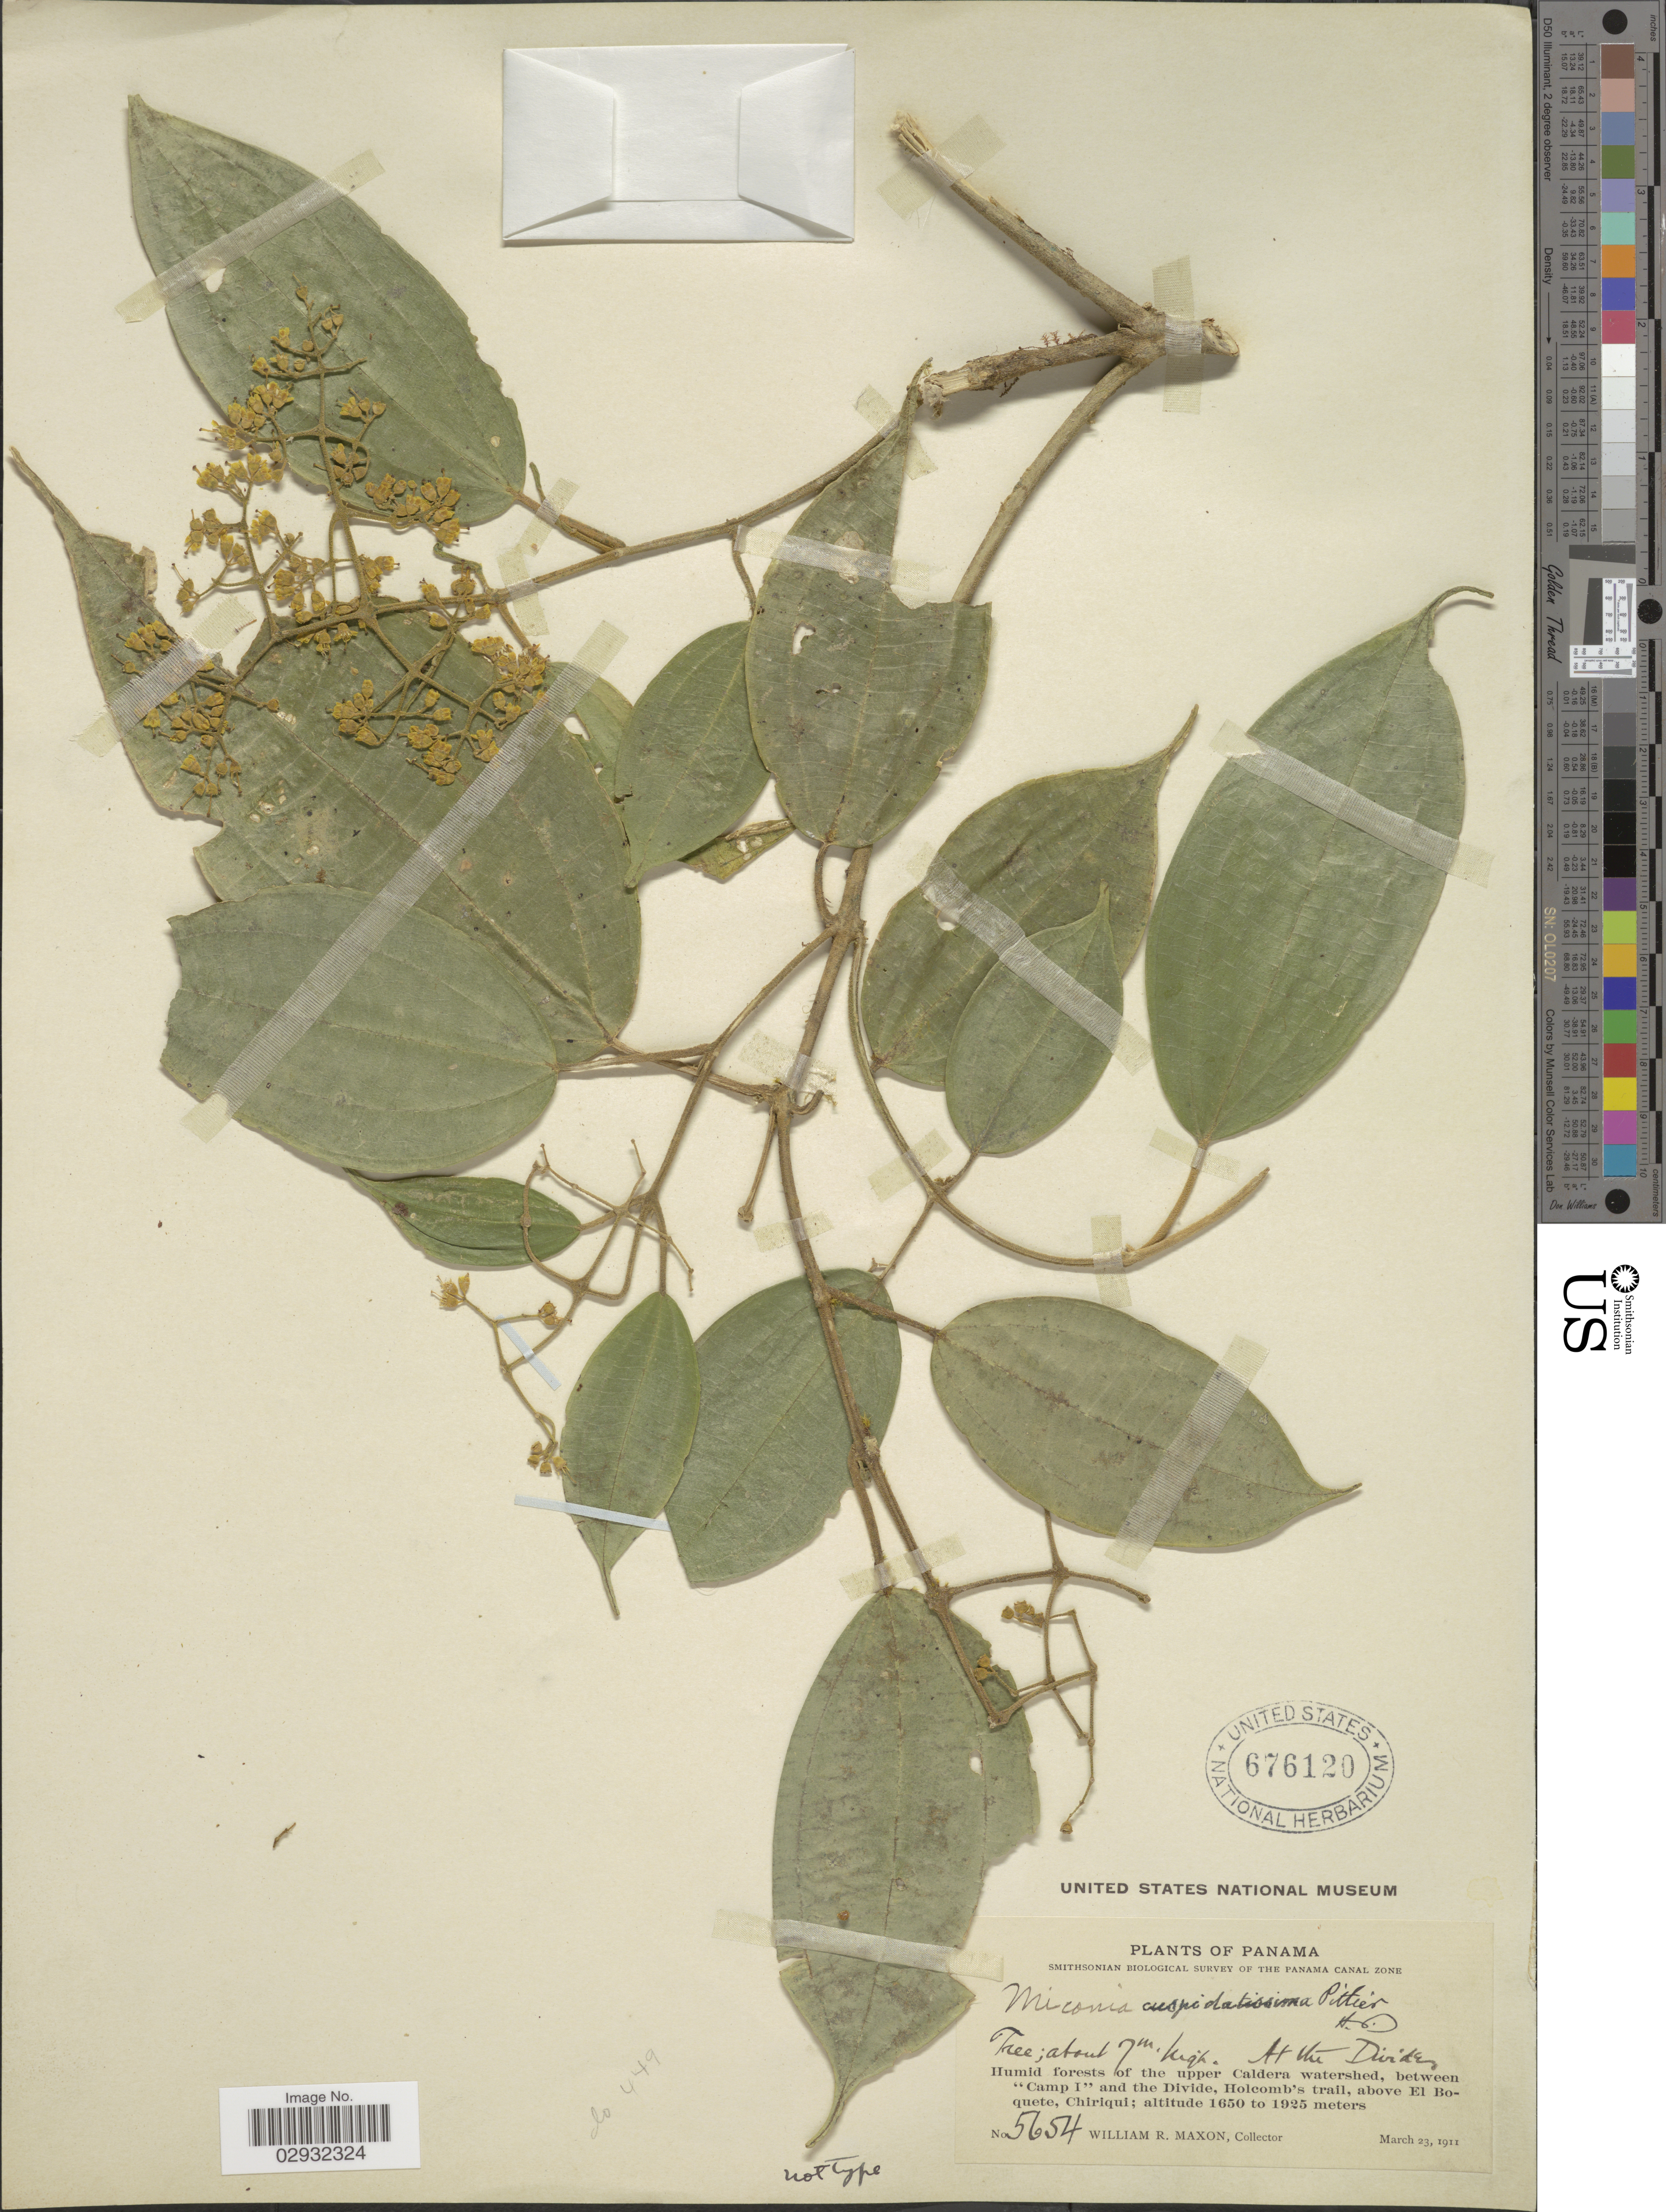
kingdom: Plantae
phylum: Tracheophyta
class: Magnoliopsida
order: Myrtales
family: Melastomataceae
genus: Miconia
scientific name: Miconia cuspidatissima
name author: Pittier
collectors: W. R. Maxon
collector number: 5654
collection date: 1911-03-23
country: Panama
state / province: Chiriqui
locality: Humid forests of the upper Caldera watershed, between "Camp 1" and the Divide, Holcomb's trail, above El Boquete.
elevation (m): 1650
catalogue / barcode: US 676120